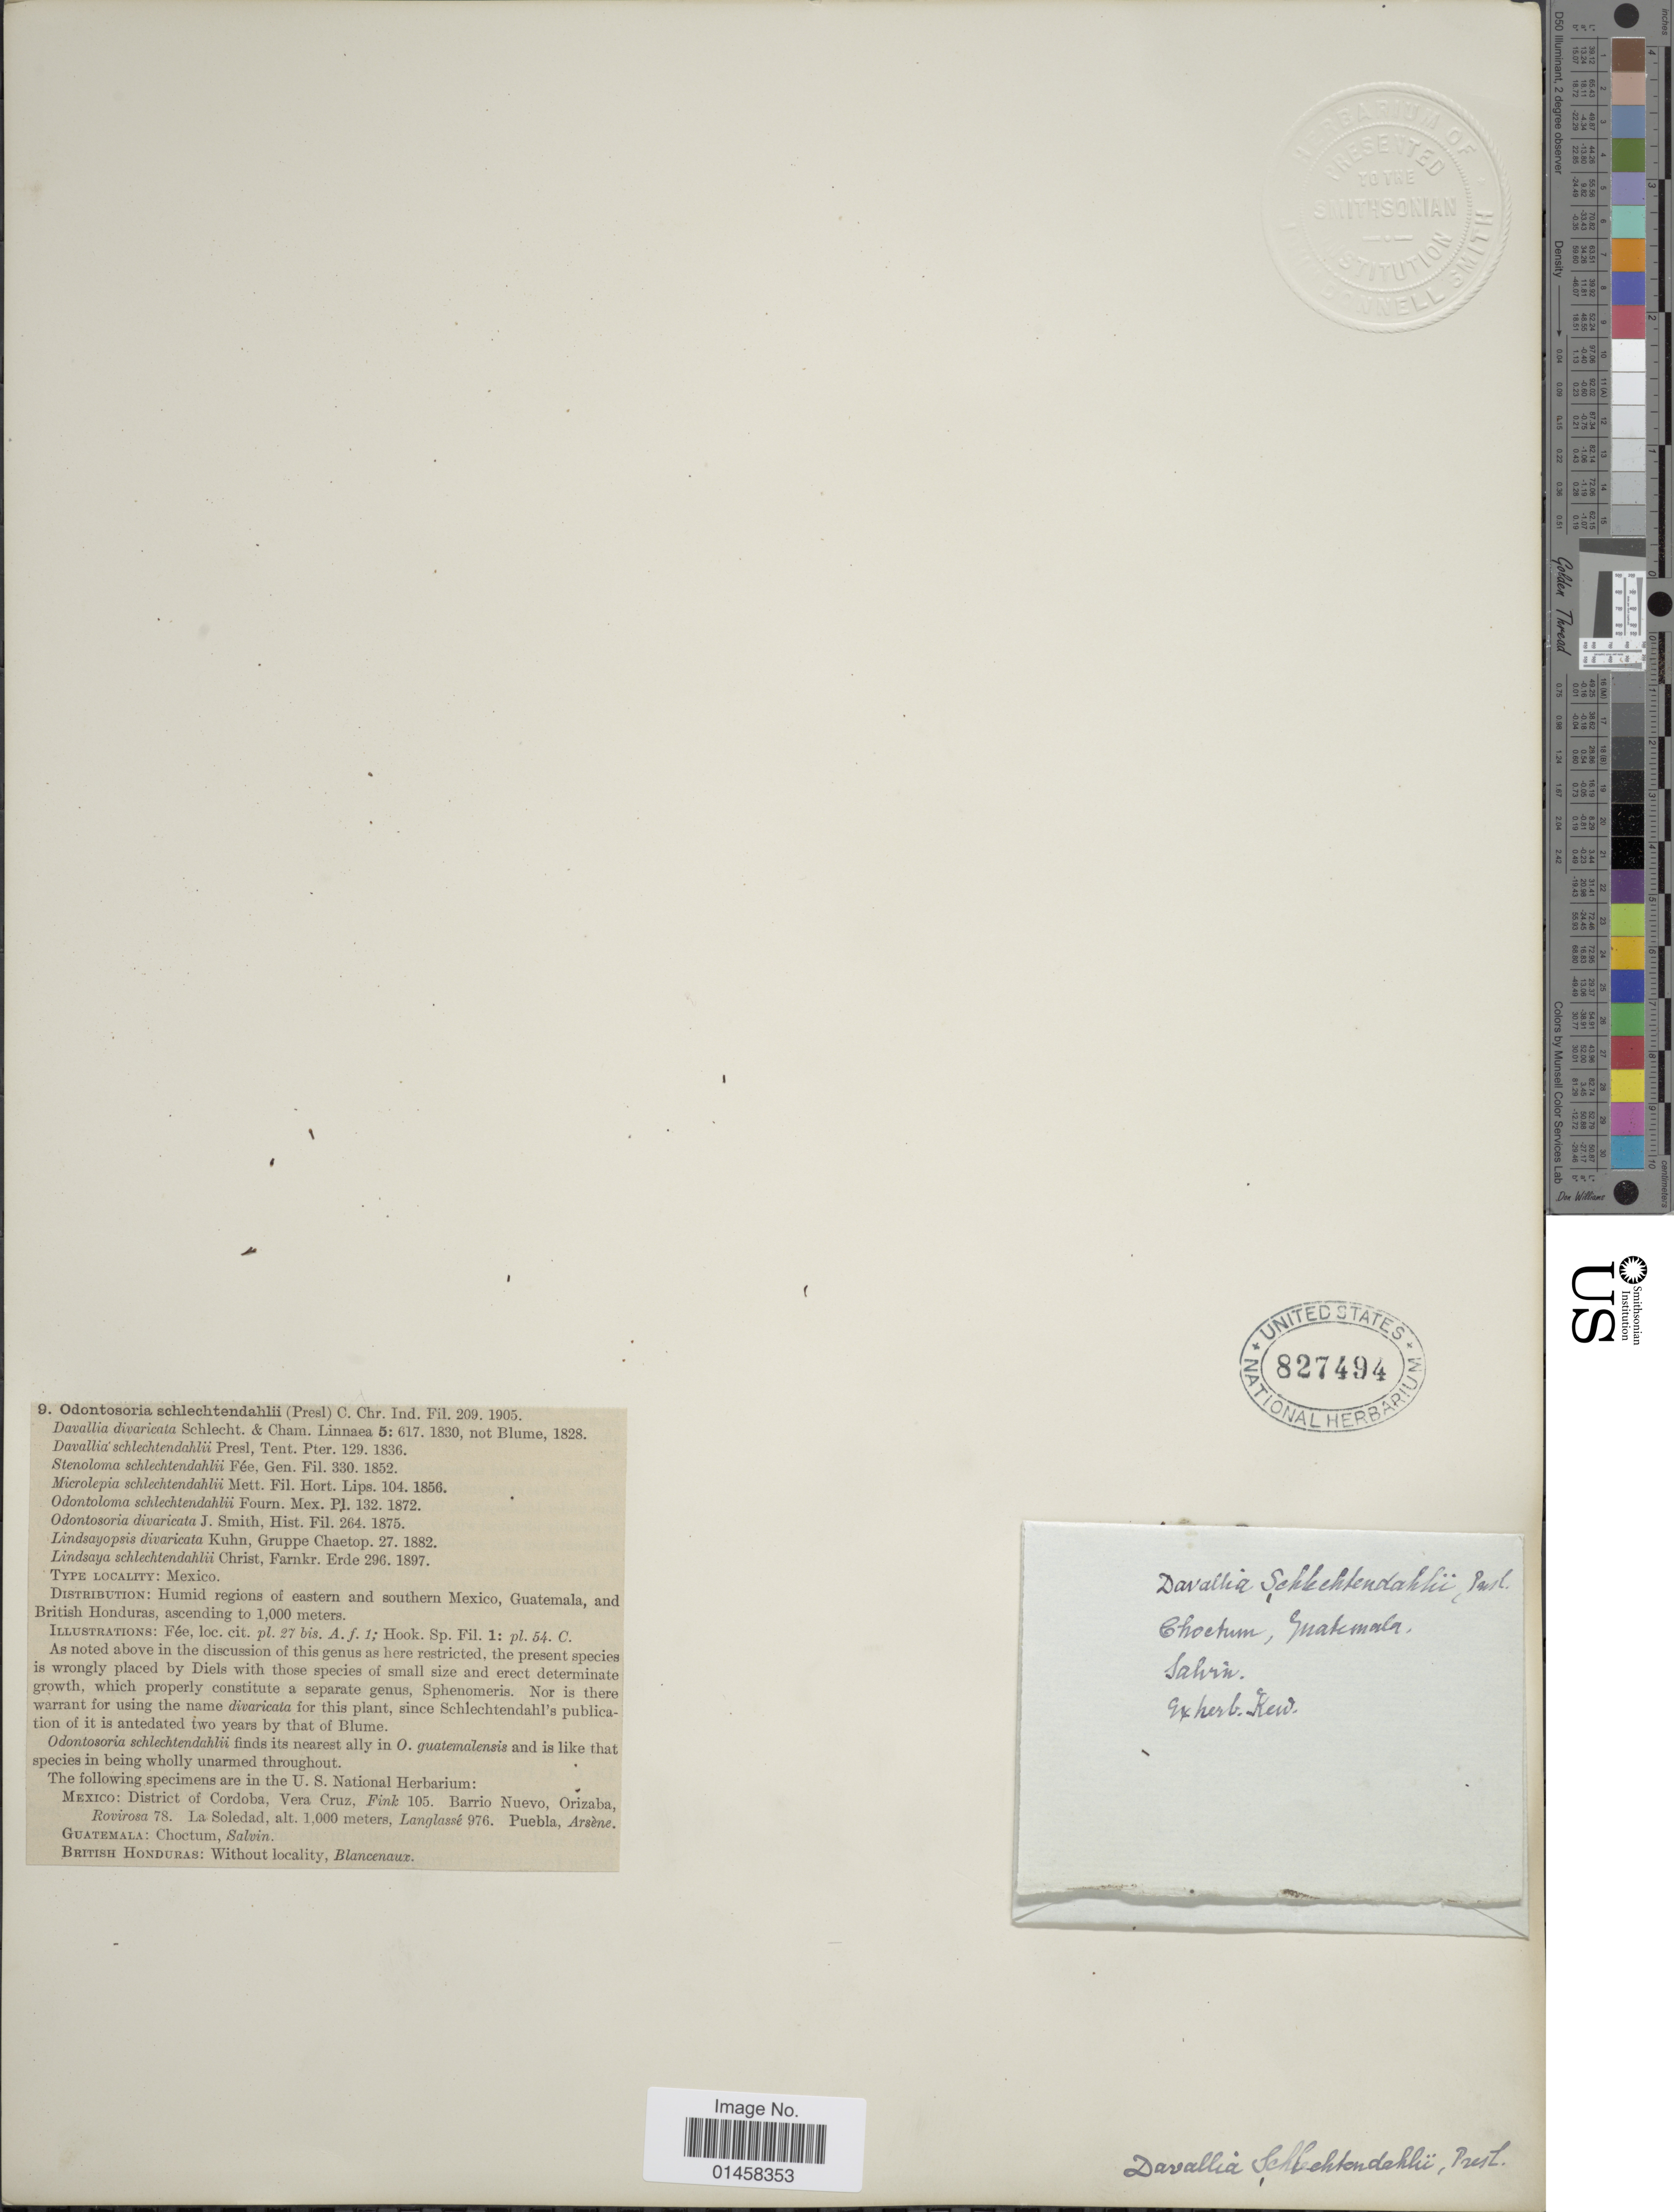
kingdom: Plantae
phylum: Tracheophyta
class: Polypodiopsida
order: Polypodiales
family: Lindsaeaceae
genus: Odontosoria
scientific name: Odontosoria schlechtendalii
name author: (C. Presl) C. Chr.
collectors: Sahru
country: Guatemala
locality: Choctum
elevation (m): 1000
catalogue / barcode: US 827494